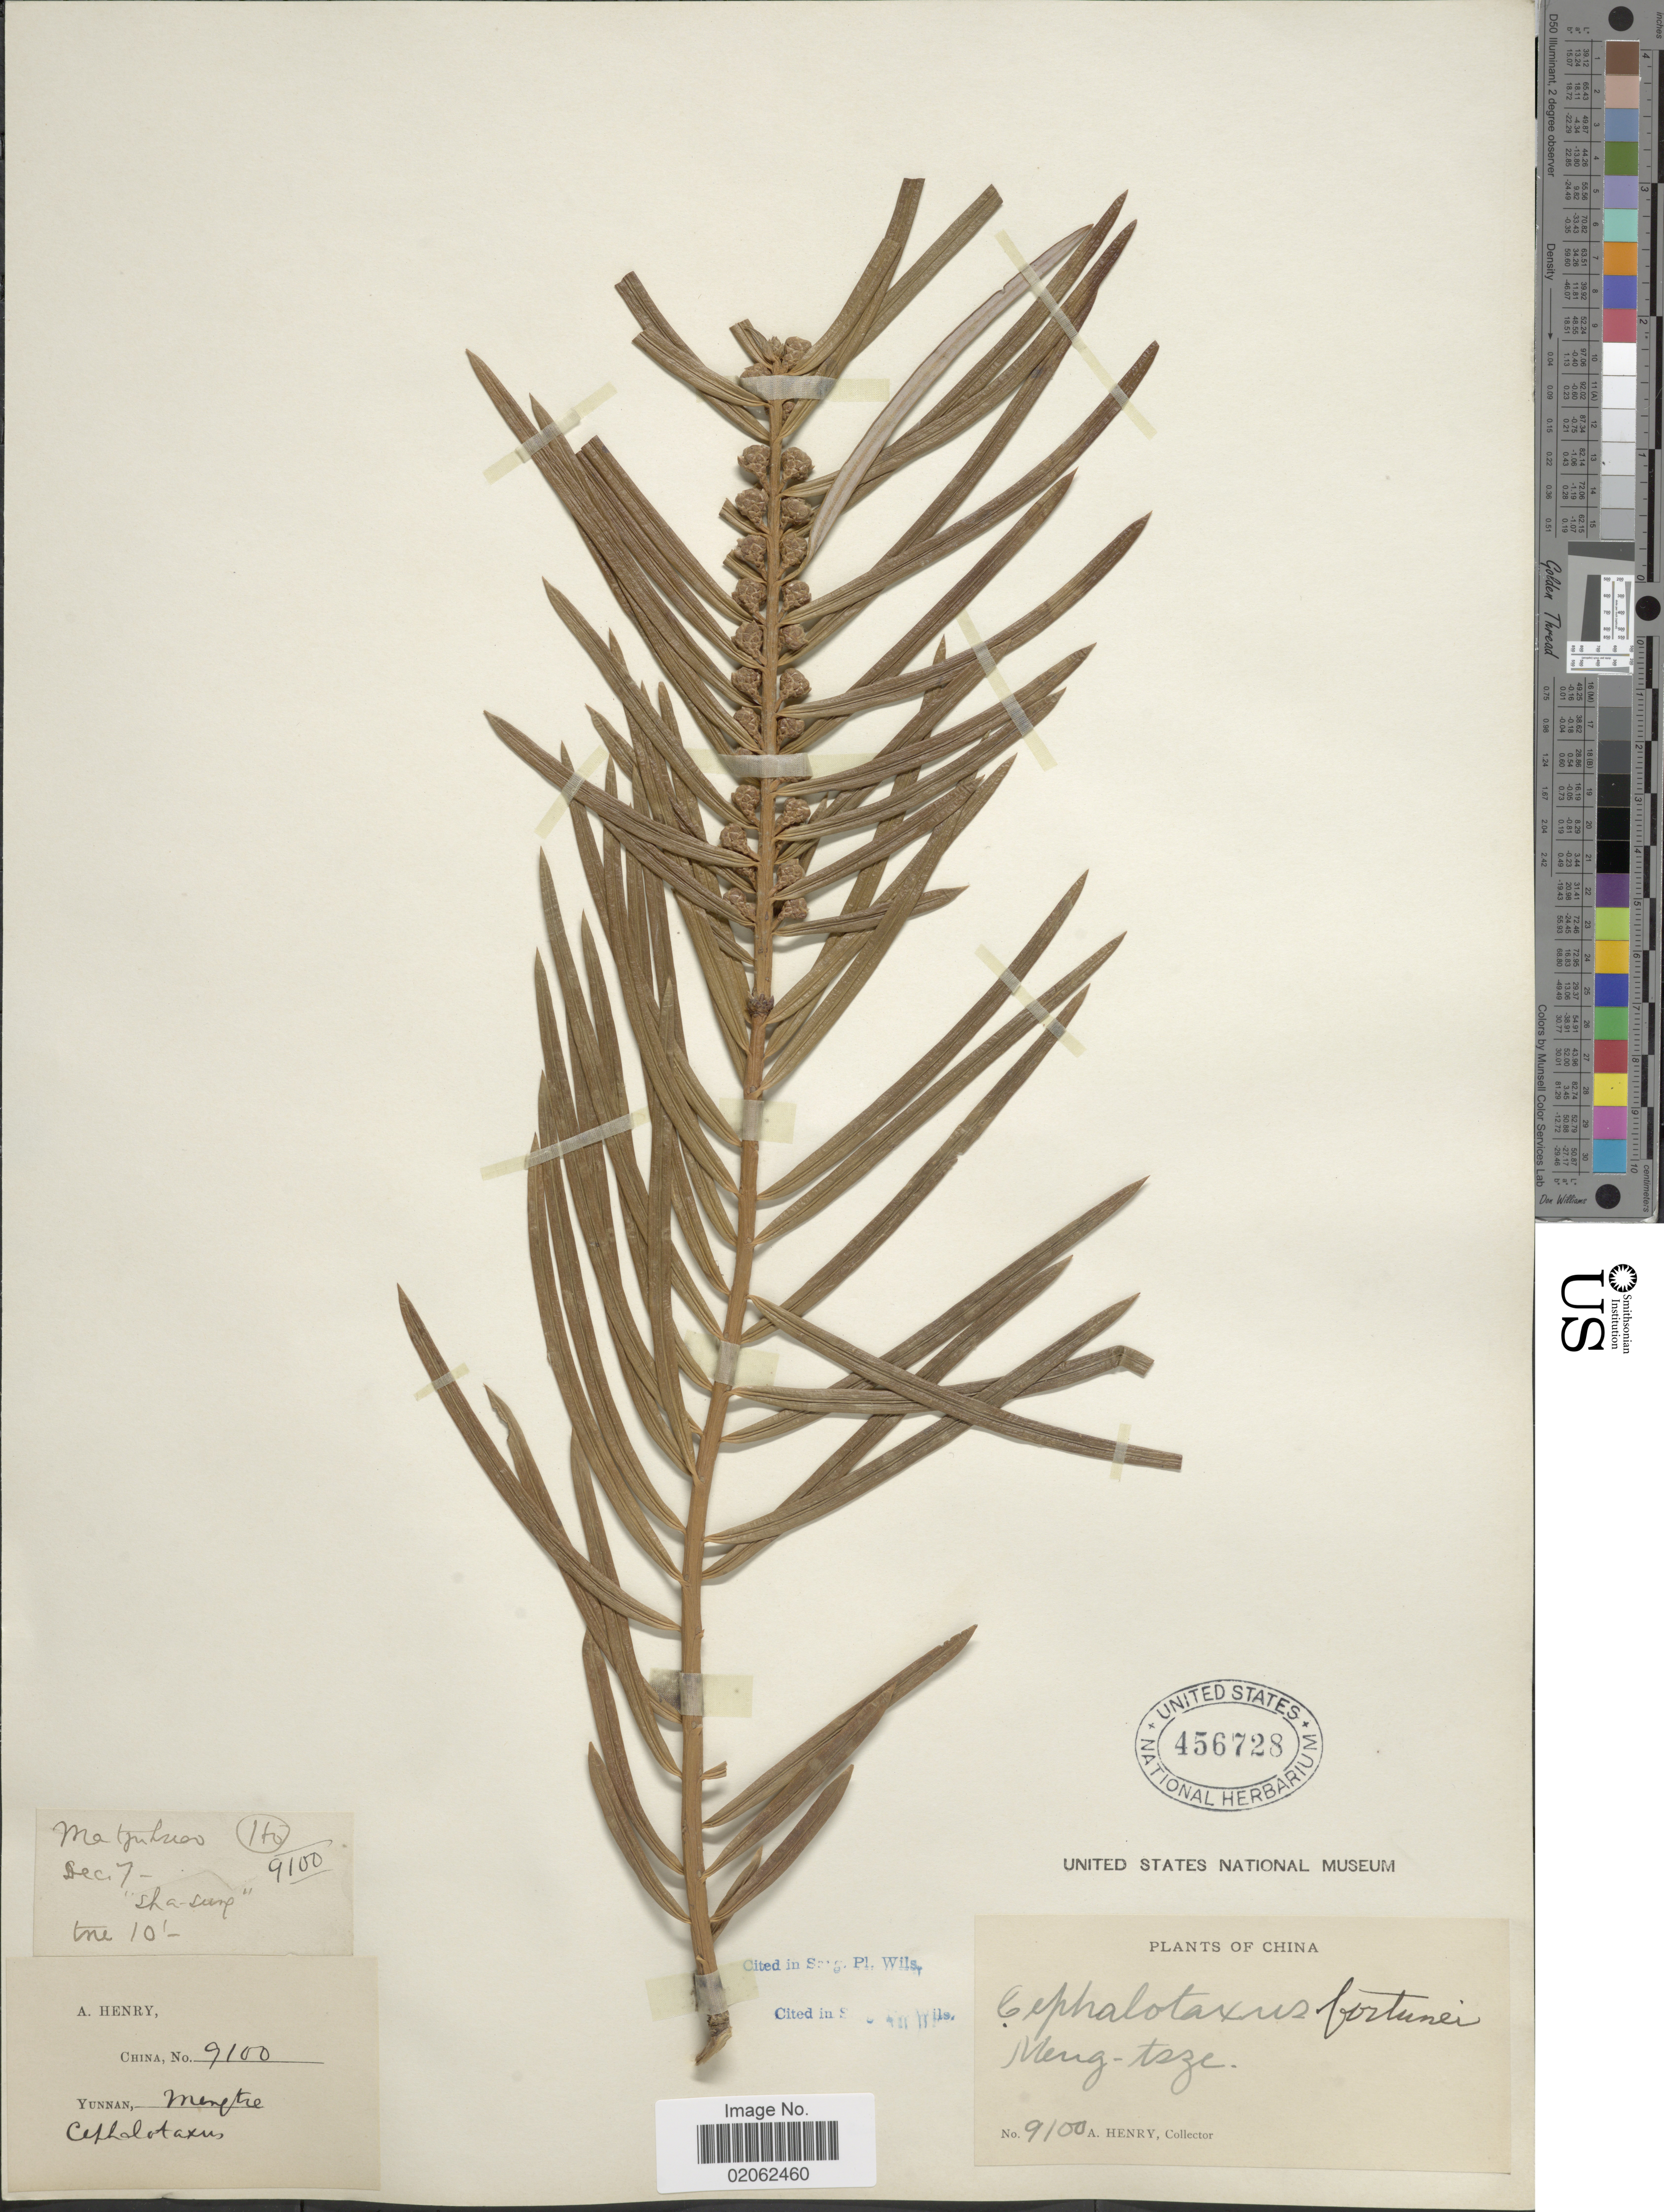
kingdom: Plantae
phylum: Tracheophyta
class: Pinopsida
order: Pinales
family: Cephalotaxaceae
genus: Cephalotaxus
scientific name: Cephalotaxus fortunei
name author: Hook.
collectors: A. Henry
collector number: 9100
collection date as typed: Dec 7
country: China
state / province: Yunnan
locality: Meng-tsze. Ma tzu Luao. "Sha-sung". Ho.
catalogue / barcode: US 456728